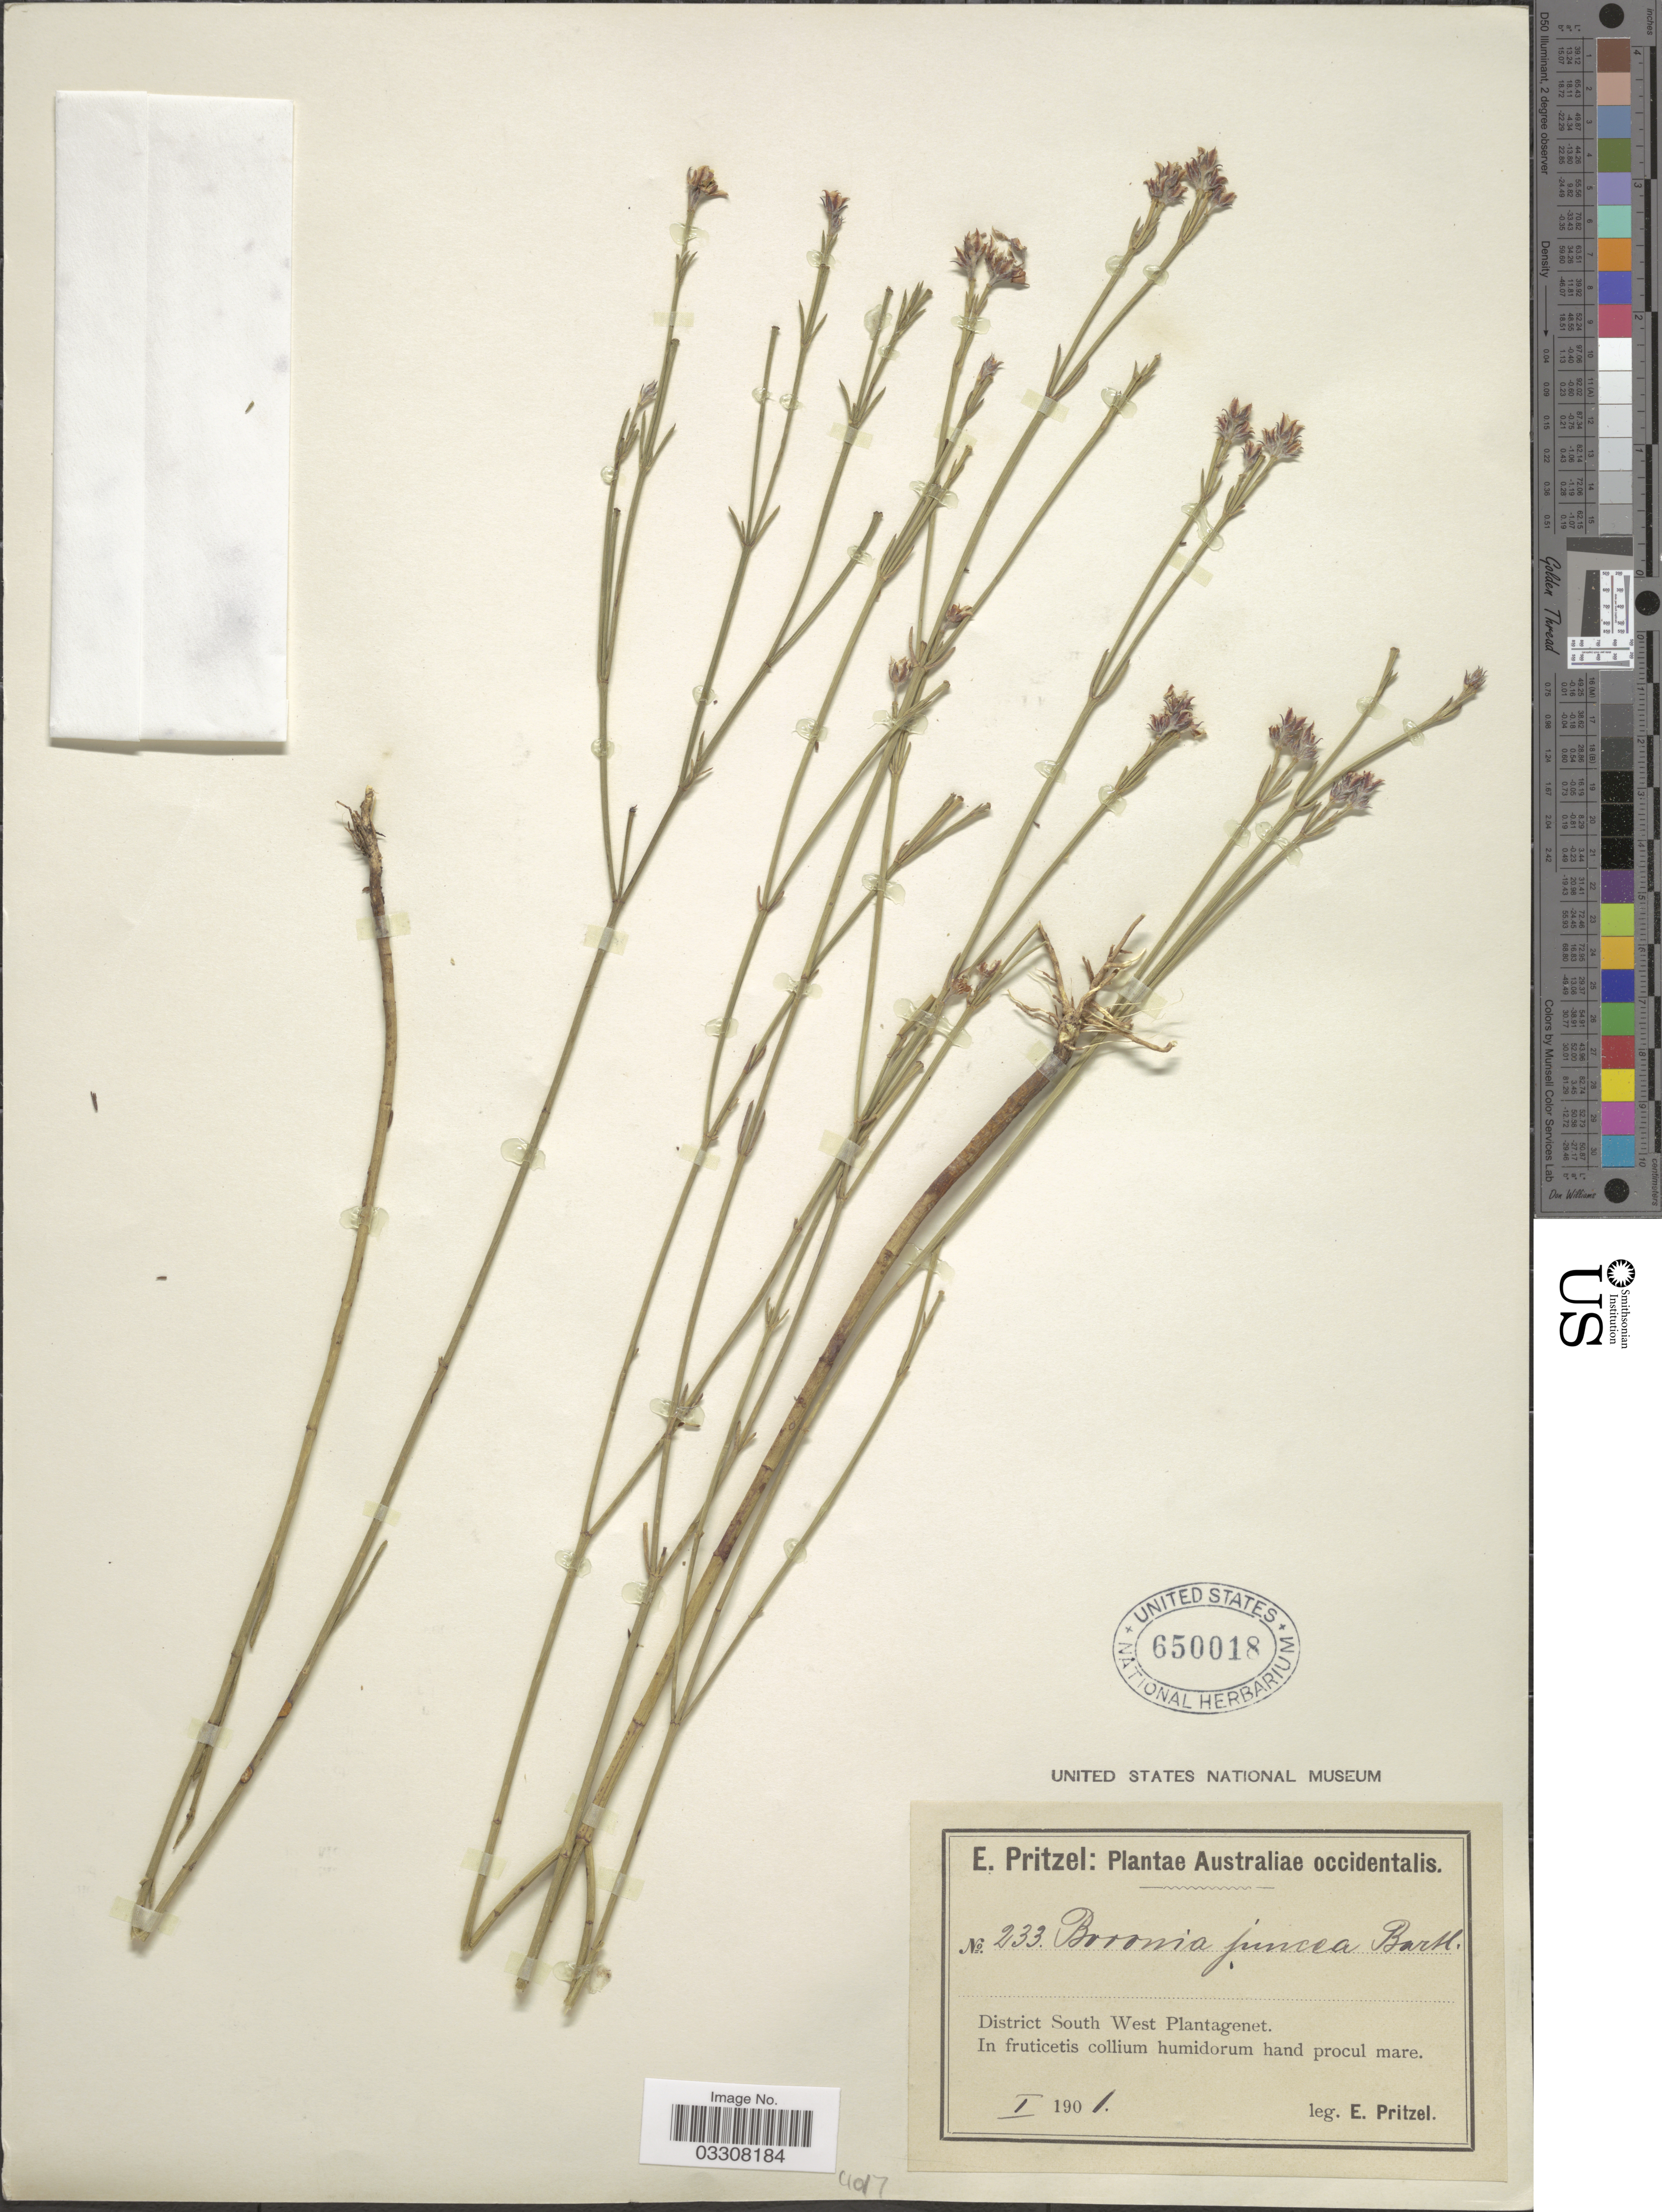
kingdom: Plantae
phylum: Tracheophyta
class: Magnoliopsida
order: Sapindales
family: Rutaceae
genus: Boronia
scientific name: Boronia juncea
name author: Bartl.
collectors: E. G. Pritzel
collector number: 233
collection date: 1901-01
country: Australia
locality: Australiae occidentalis. District South West Plantagenet.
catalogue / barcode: US 650018